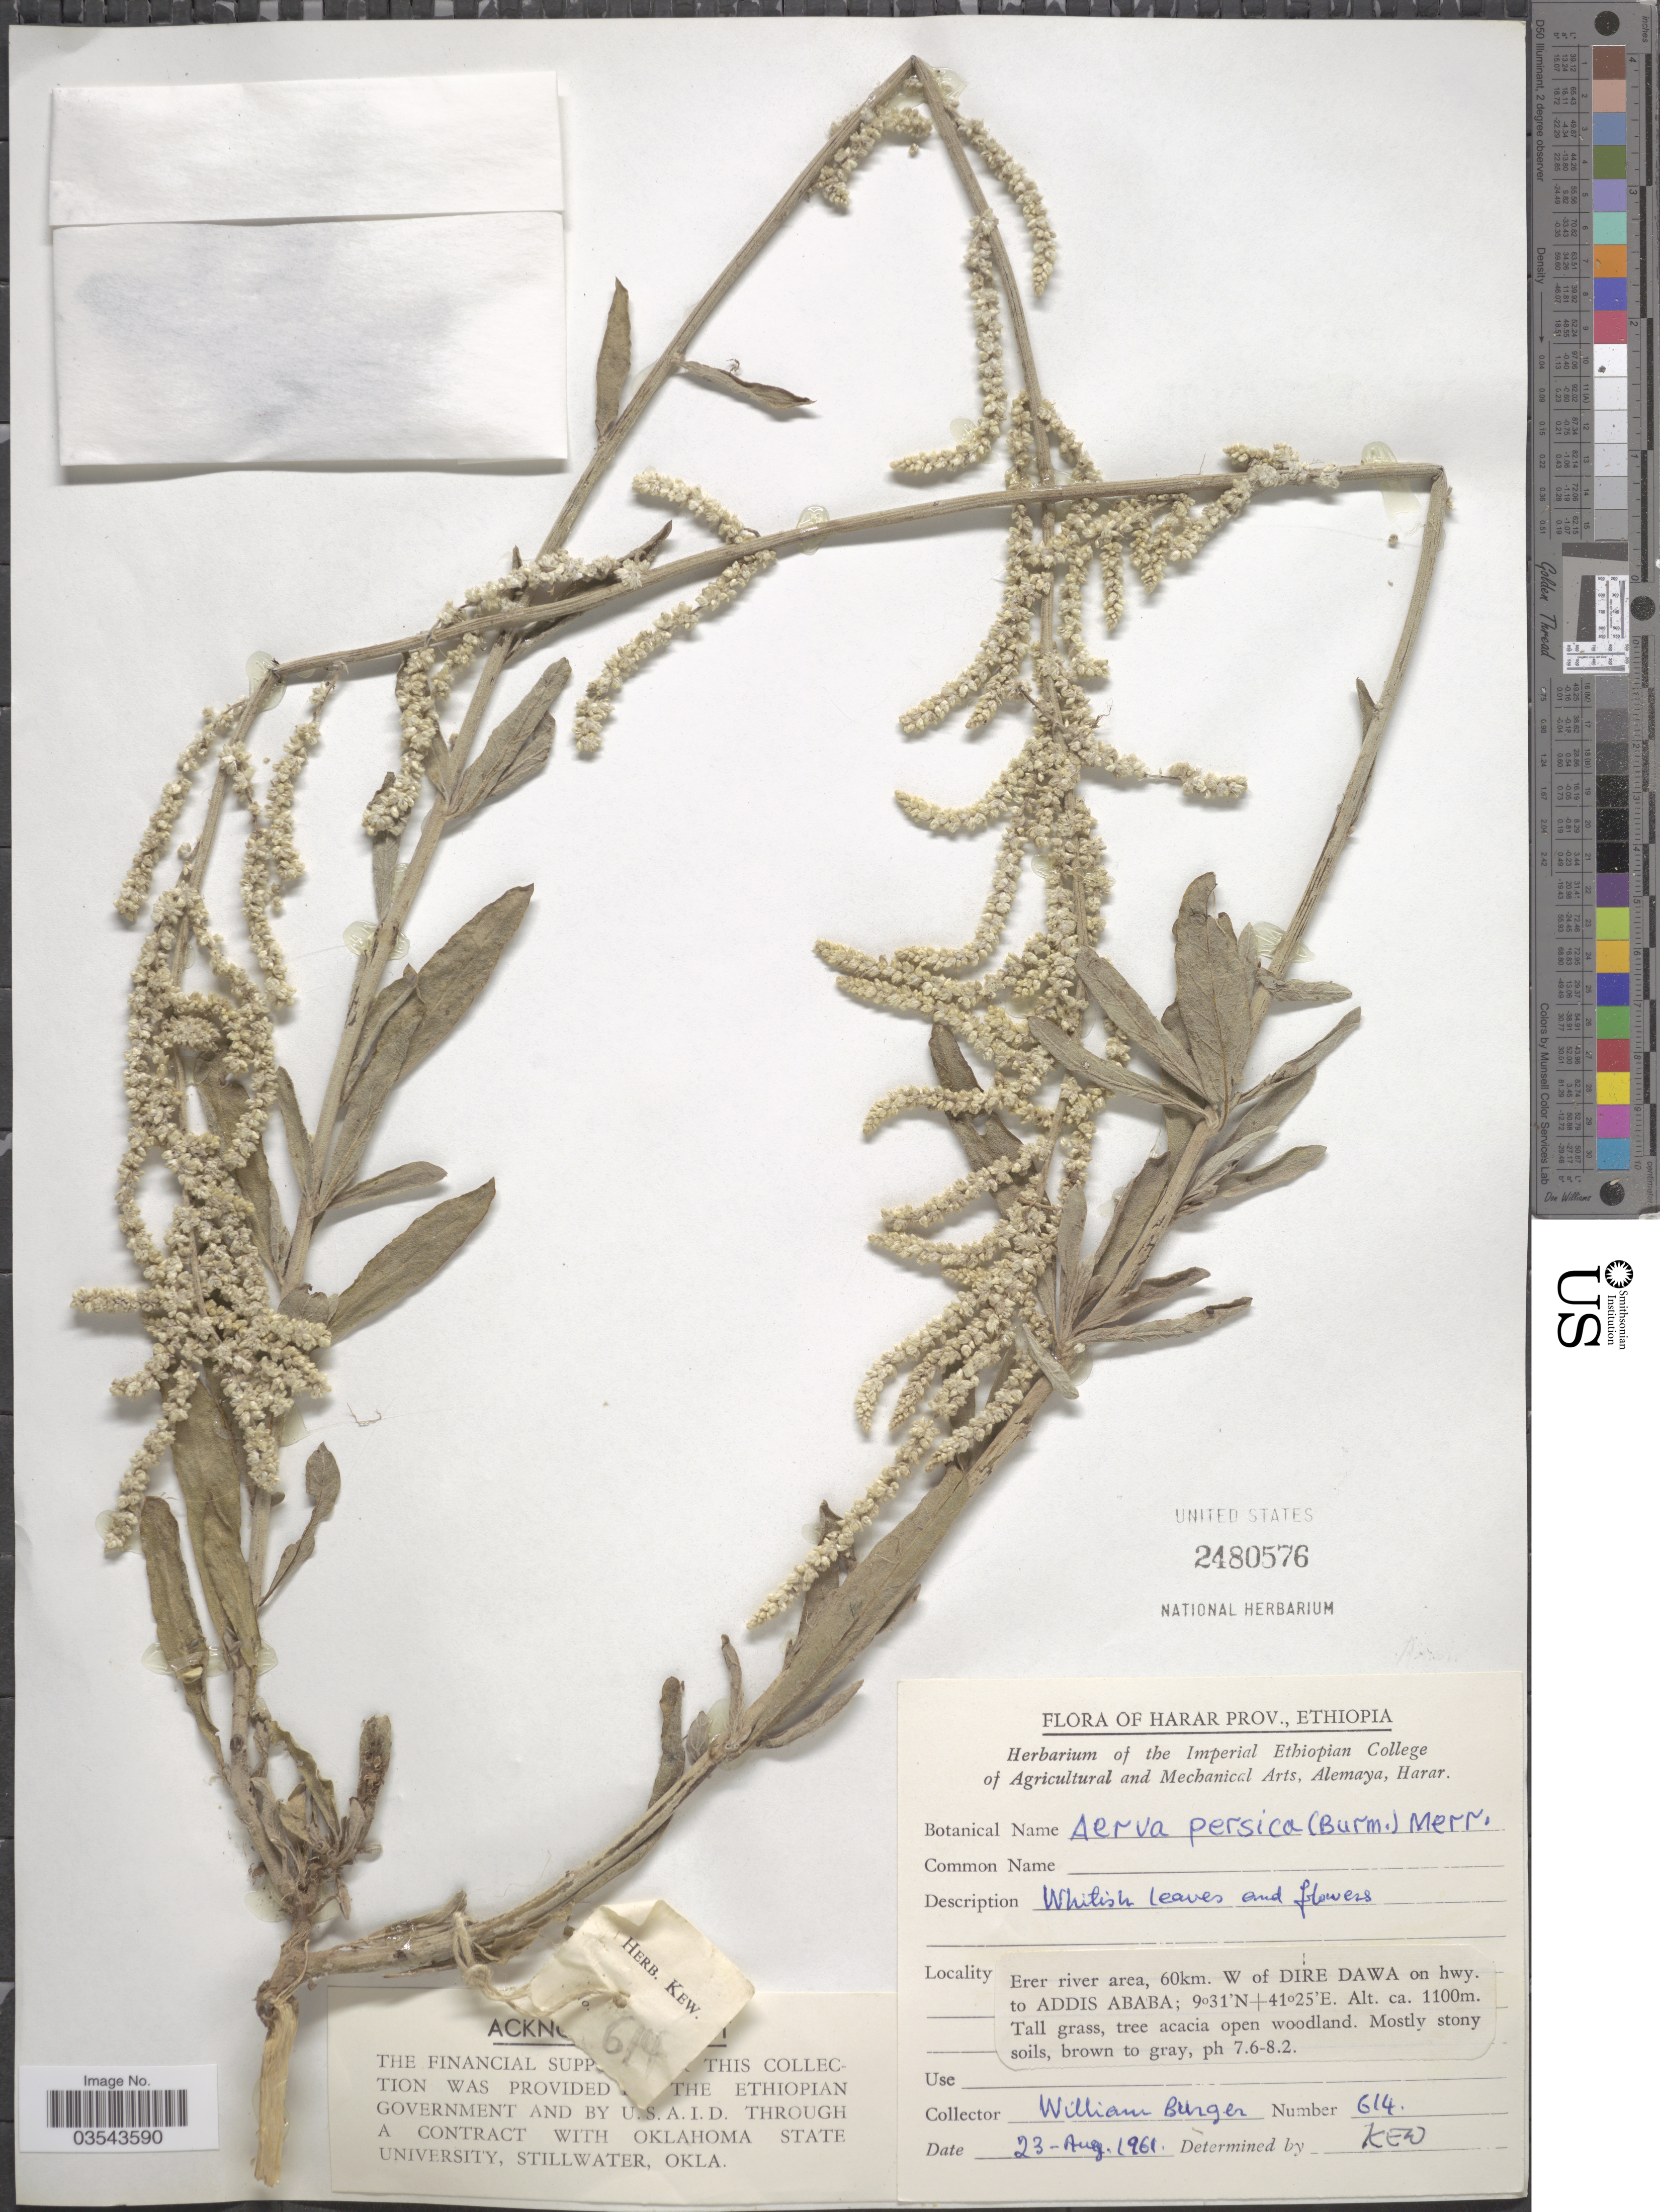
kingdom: Plantae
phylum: Tracheophyta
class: Magnoliopsida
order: Caryophyllales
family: Amaranthaceae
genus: Aerva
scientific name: Aerva persica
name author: (Burm. f.) Merr.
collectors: W. Burger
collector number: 614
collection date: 1961-08-23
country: Ethiopia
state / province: Addis Ababa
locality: Harar Prov. Erer river area 60km. W of Dire Dawa on hwy. to Addis Ababa.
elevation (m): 1100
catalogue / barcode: US 2480576